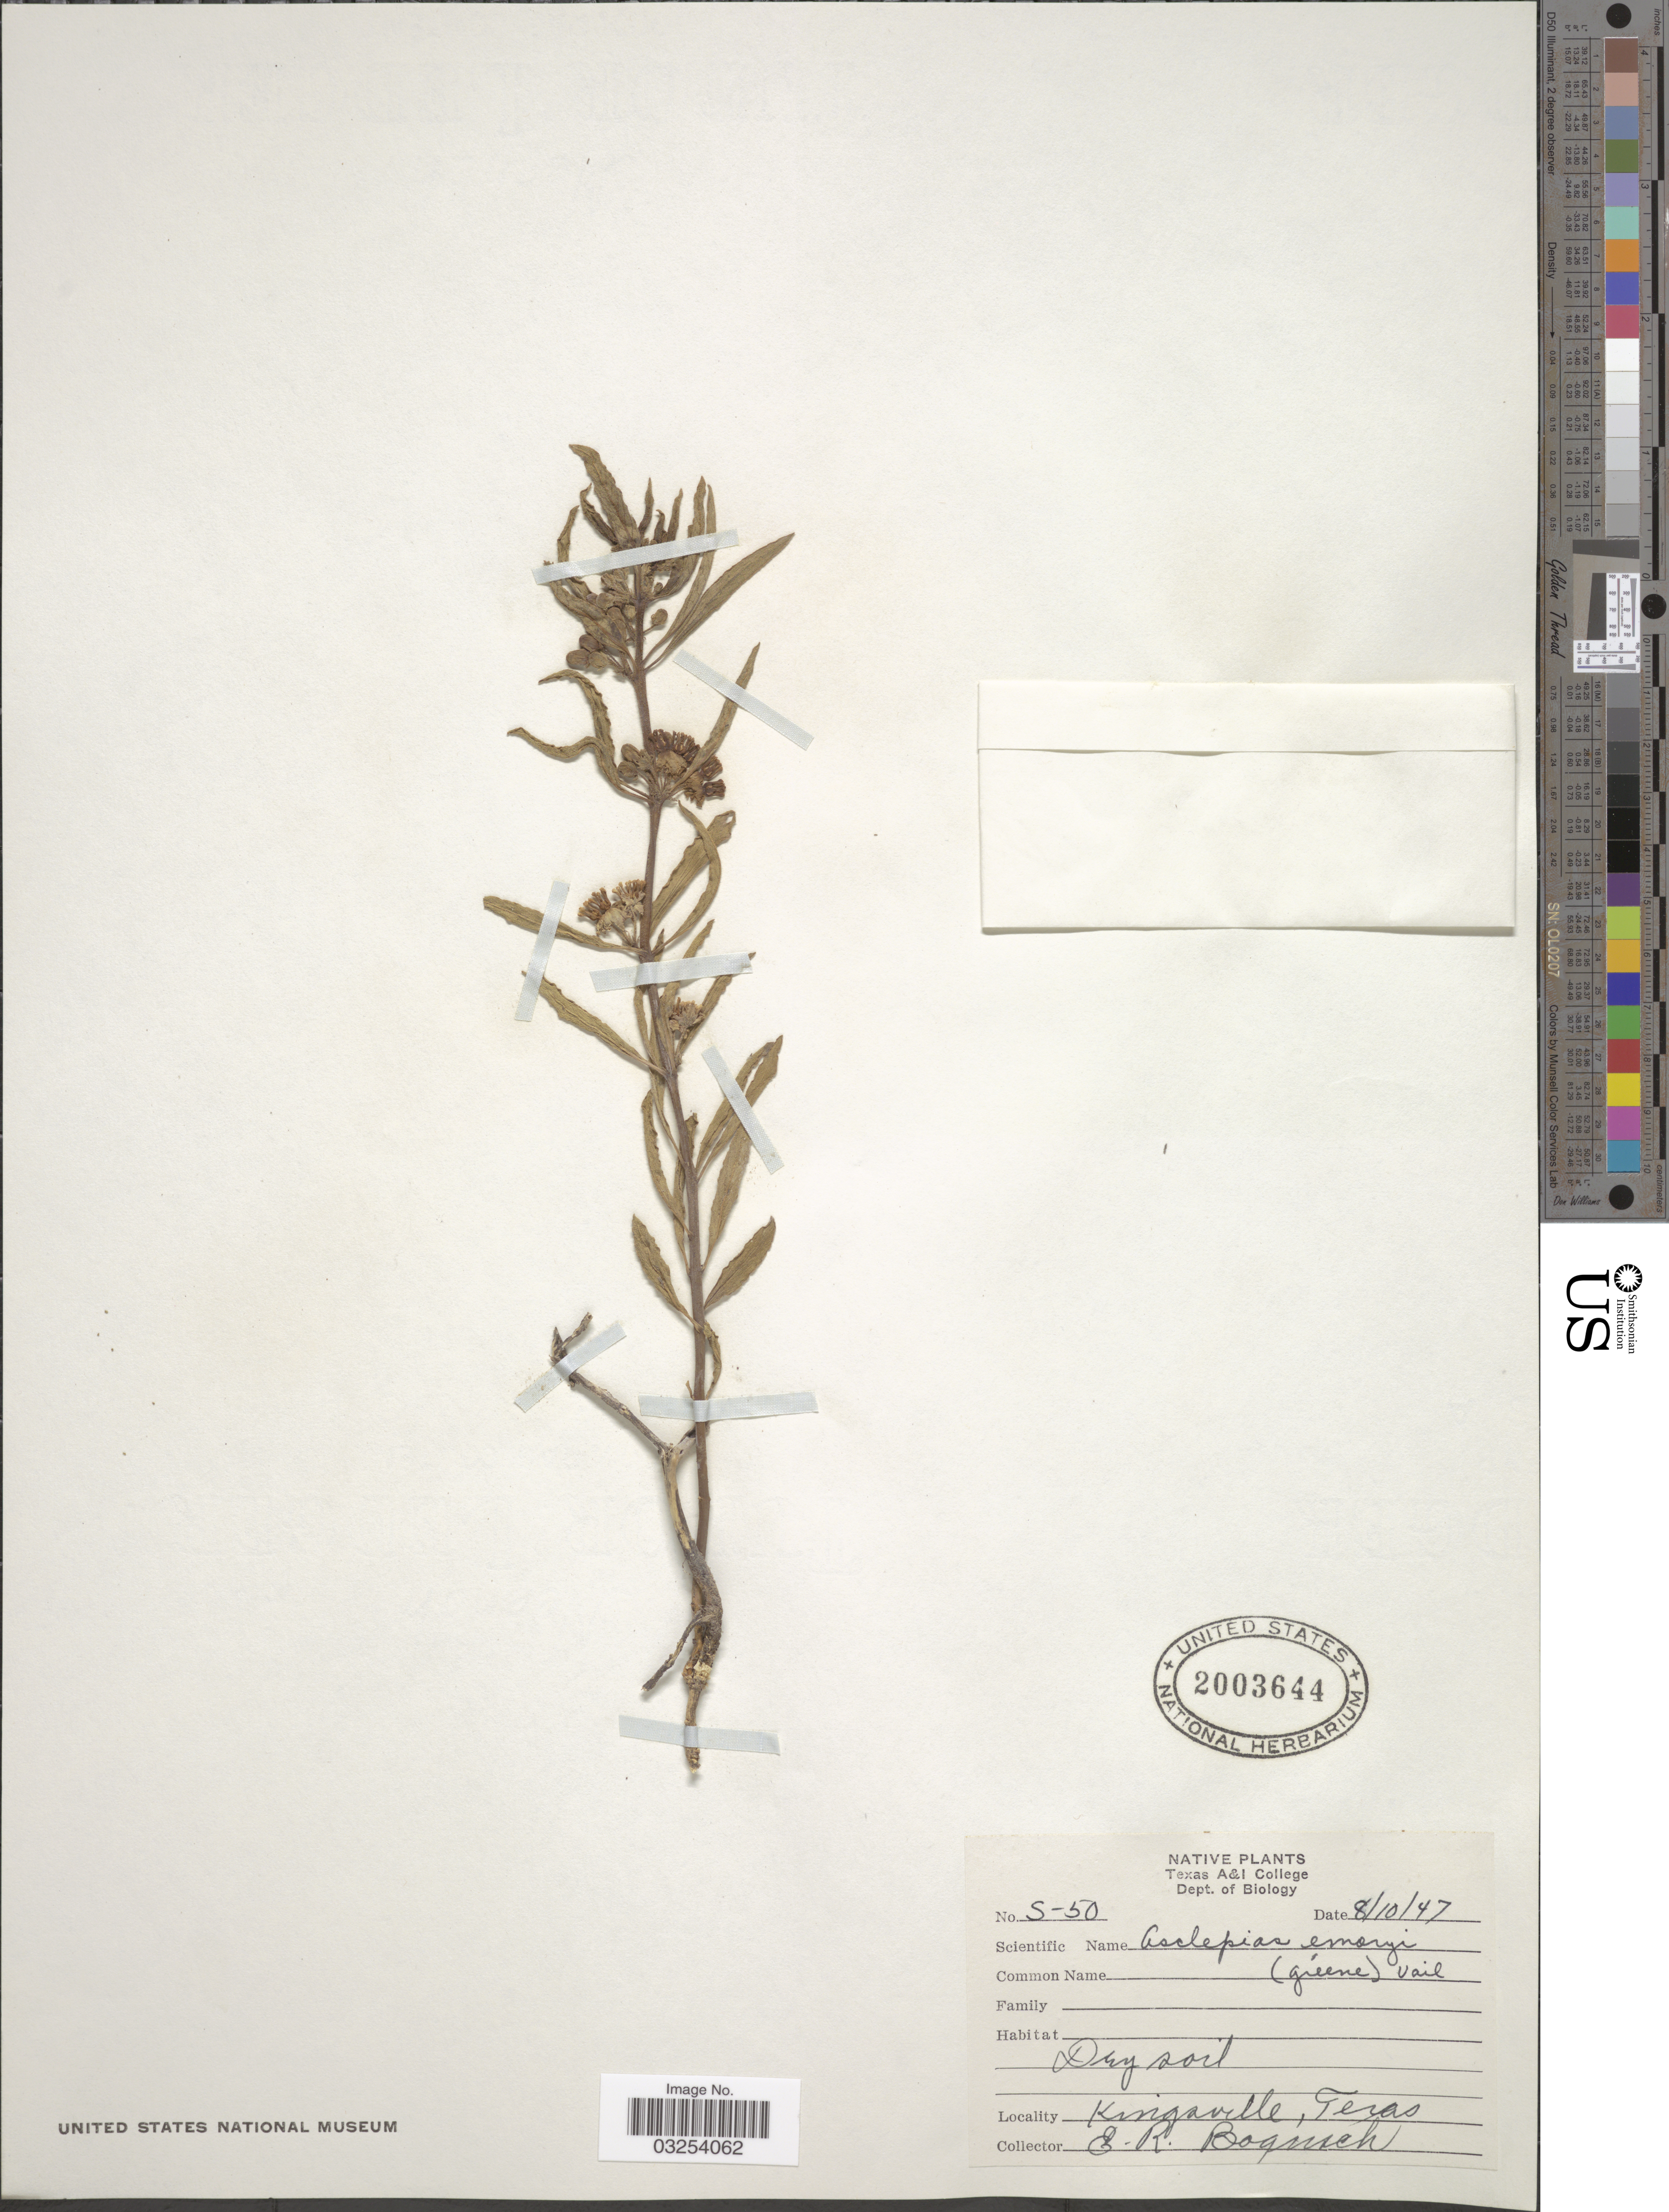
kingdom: Plantae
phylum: Tracheophyta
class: Magnoliopsida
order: Gentianales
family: Apocynaceae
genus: Asclepias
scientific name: Asclepias emoryi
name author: (Greene) Vail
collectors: E. Bogusch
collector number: S-50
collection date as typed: Transcribed d/m/y: 10/8/47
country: United States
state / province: Texas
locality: Kingsville.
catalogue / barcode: US 2003644